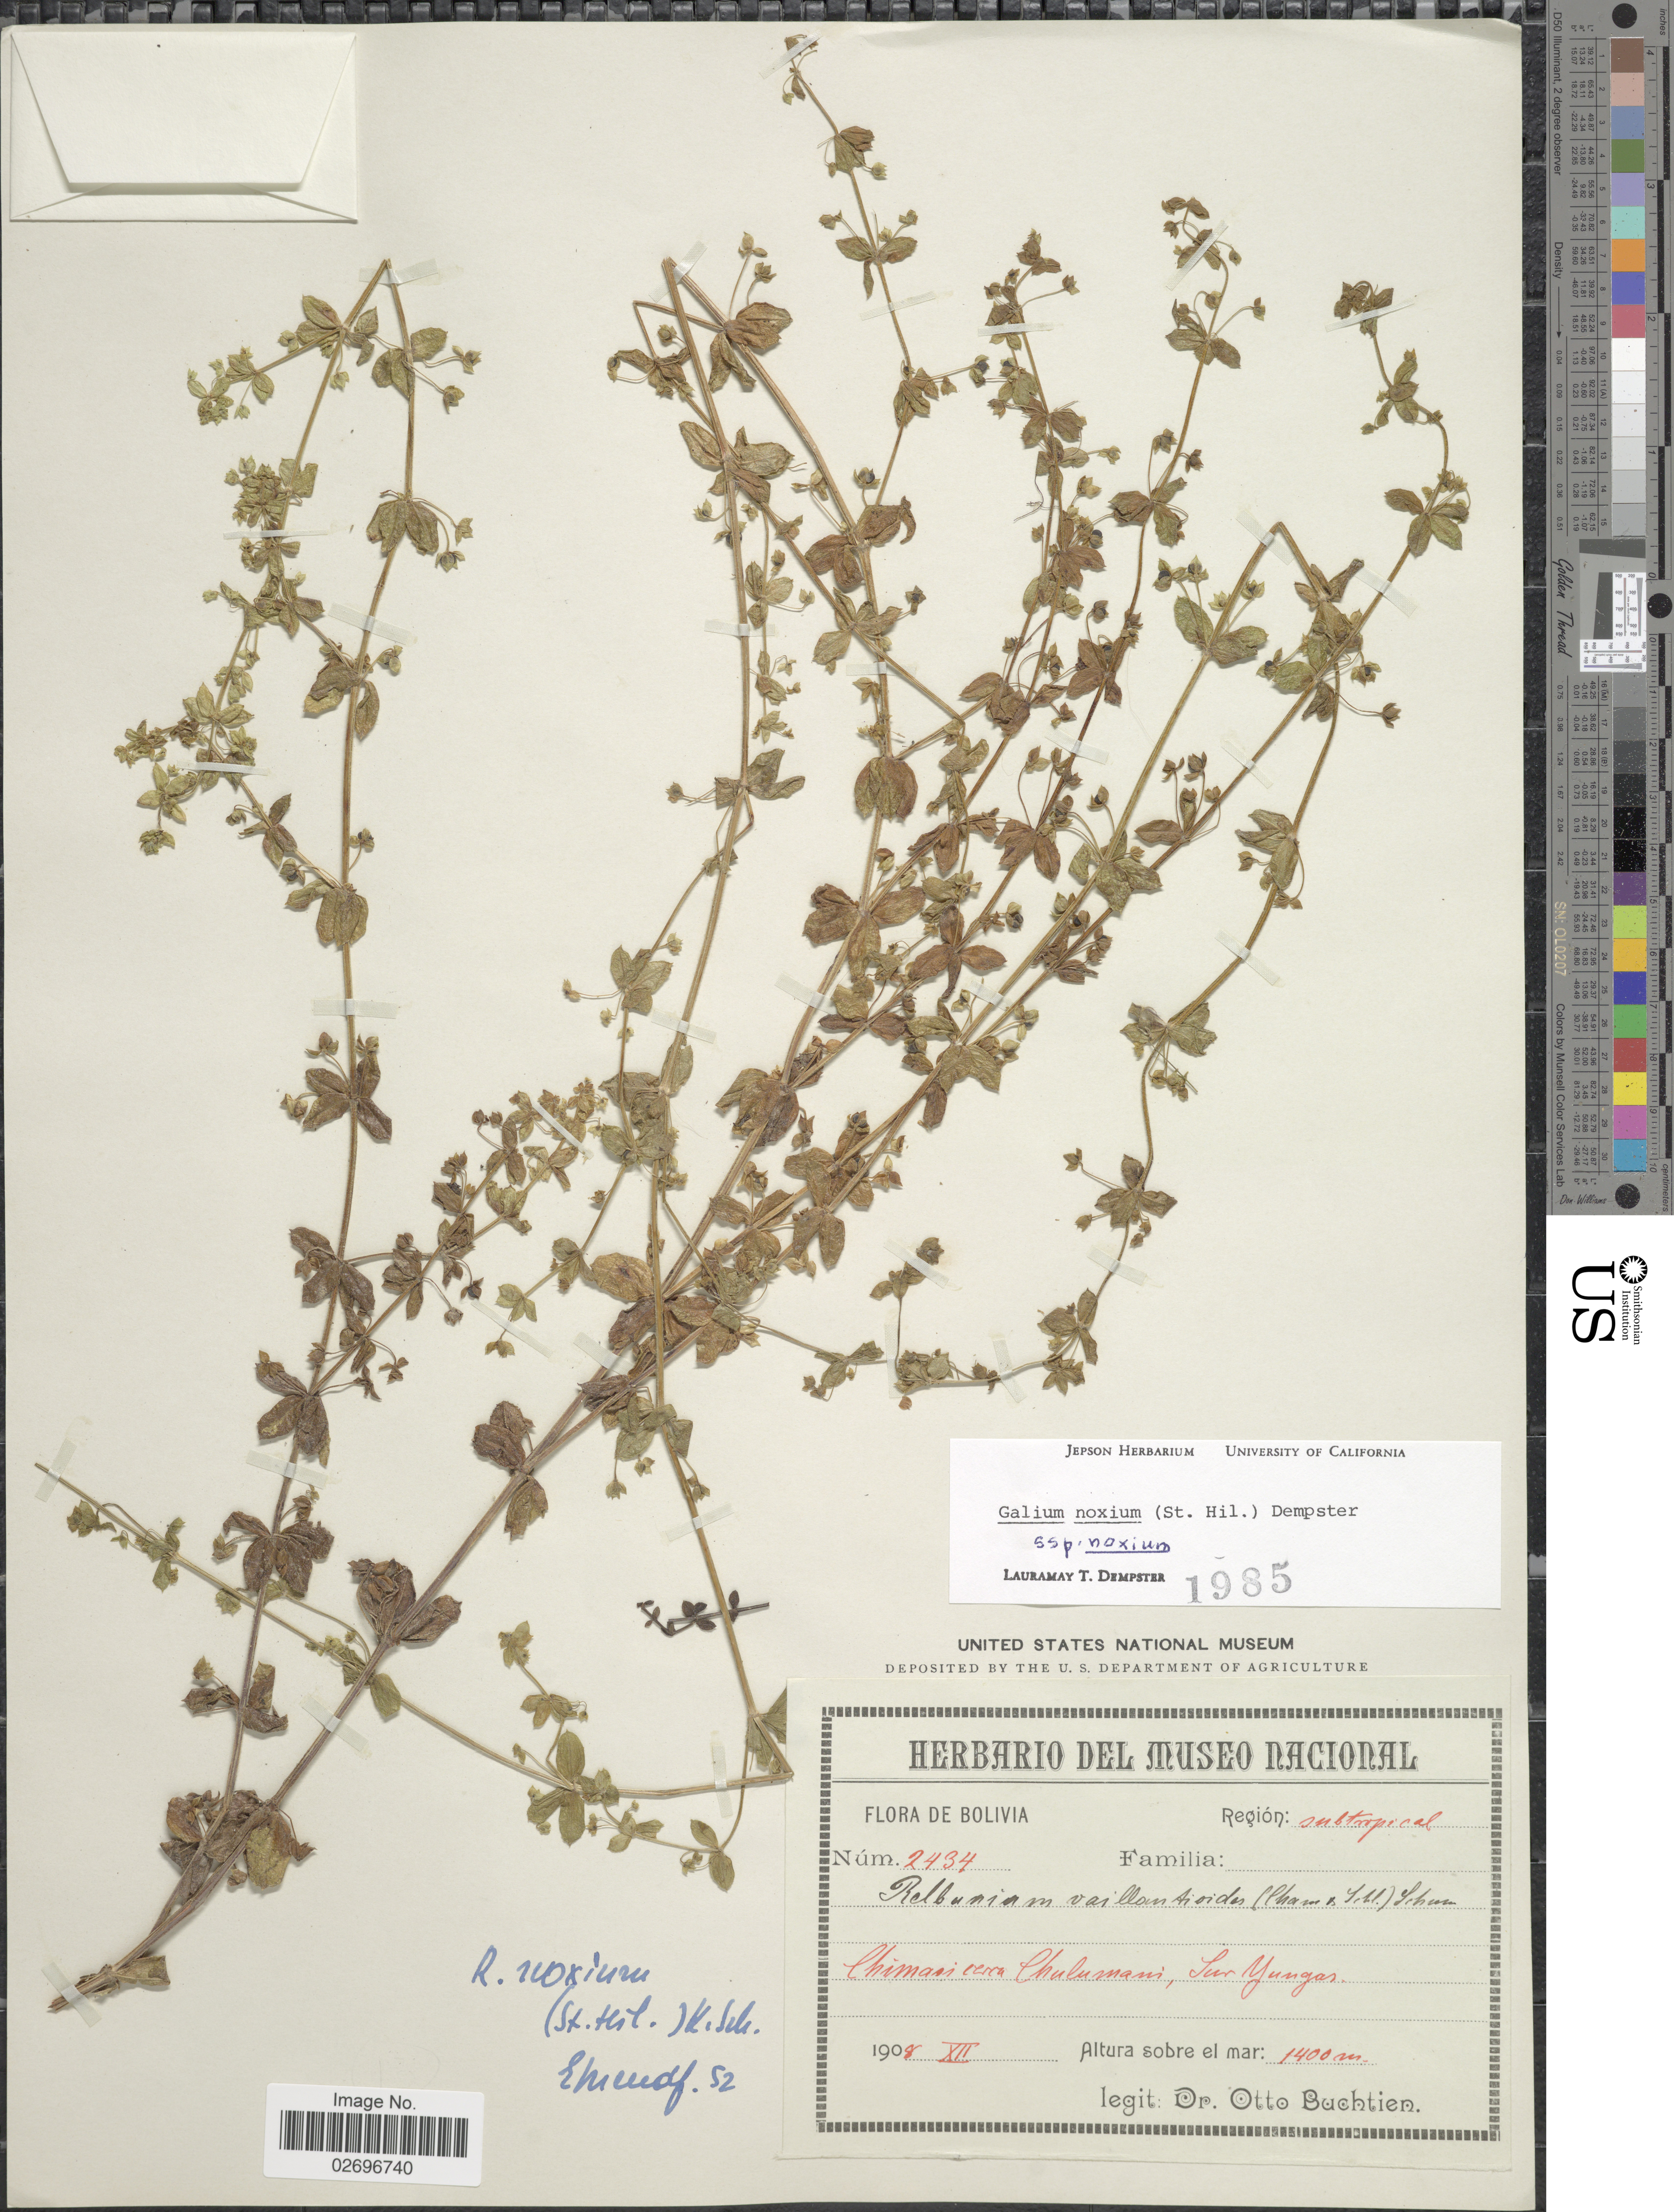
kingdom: Plantae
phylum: Tracheophyta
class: Magnoliopsida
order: Gentianales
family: Rubiaceae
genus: Galium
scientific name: Galium noxium subsp. noxium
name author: (A. St.-Hil.) Dempster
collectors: O. Buchtien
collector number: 2434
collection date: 1908-12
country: Bolivia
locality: Región subtropical, Chimasi cerca Chulumani; Sur Yungas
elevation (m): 1400